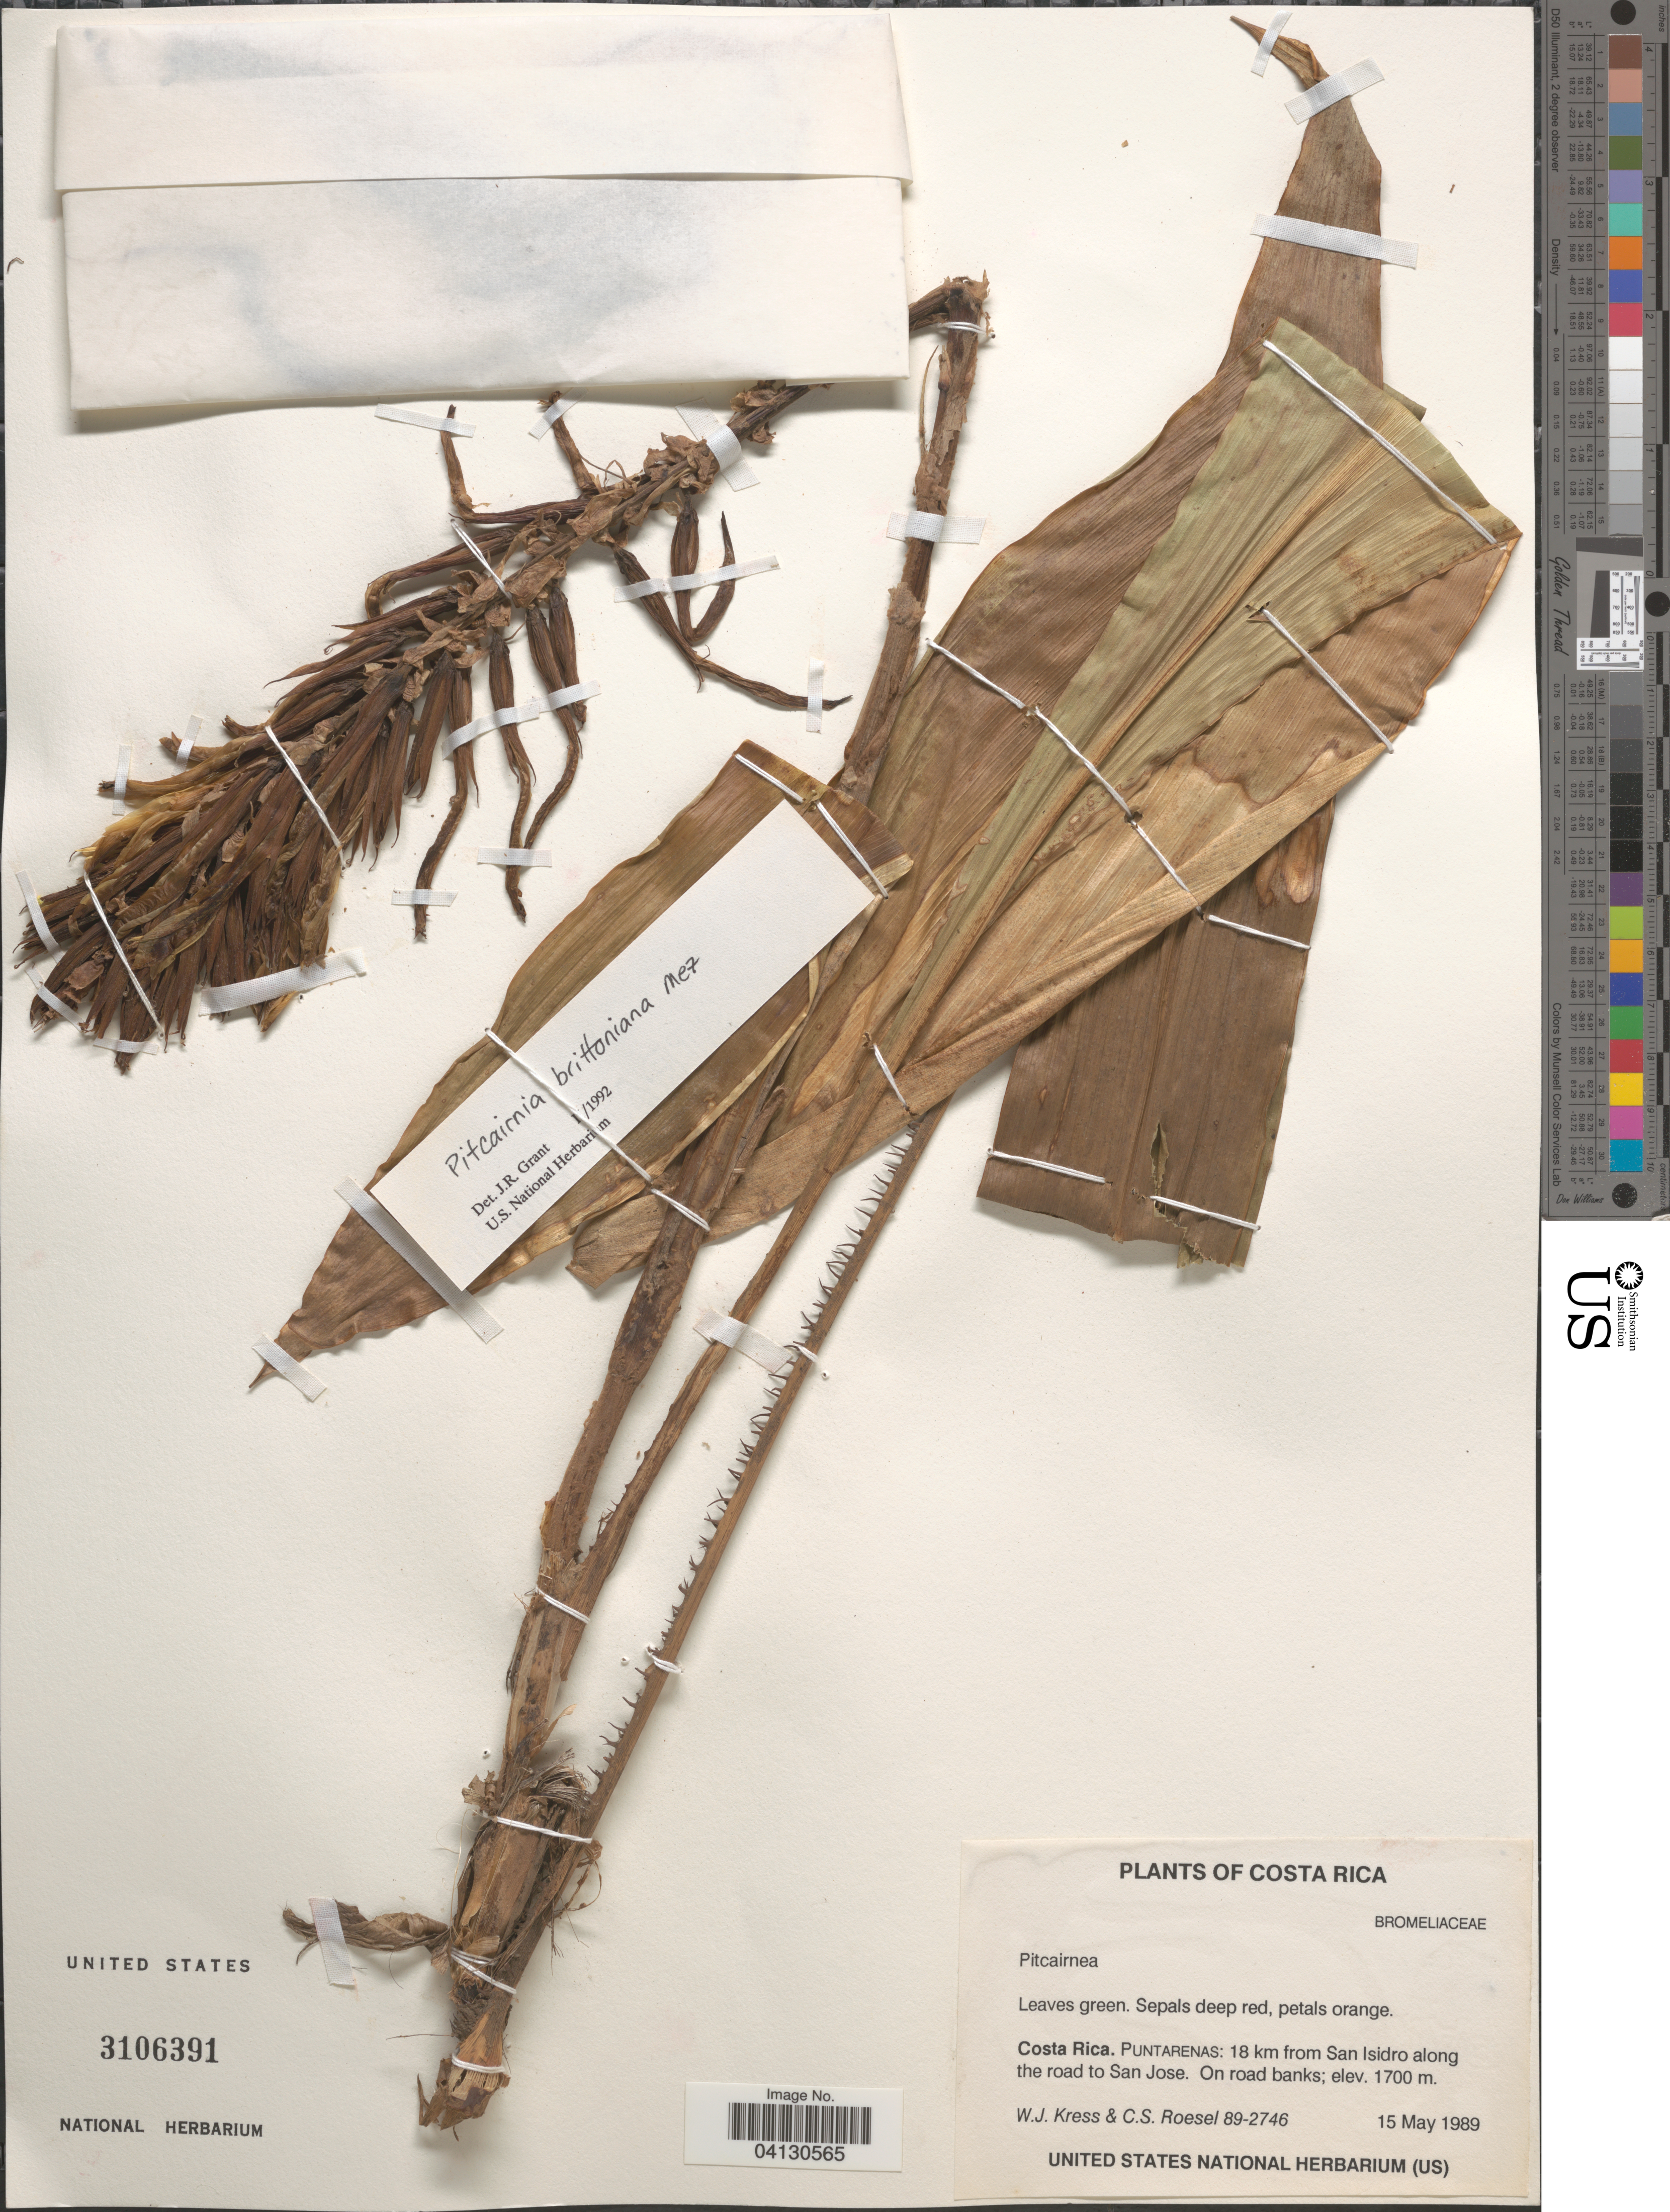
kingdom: Plantae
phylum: Tracheophyta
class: Liliopsida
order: Poales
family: Bromeliaceae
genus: Pitcairnia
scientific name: Pitcairnia brittoniana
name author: Mez in A. DC.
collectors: W. J. Kress & C. S. Roesel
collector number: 89-2746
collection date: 1989-05-15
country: Costa Rica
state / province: Puntarenas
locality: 18 km from San Isidro along the road to San Jose. On road banks.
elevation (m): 1700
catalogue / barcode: US 3106391